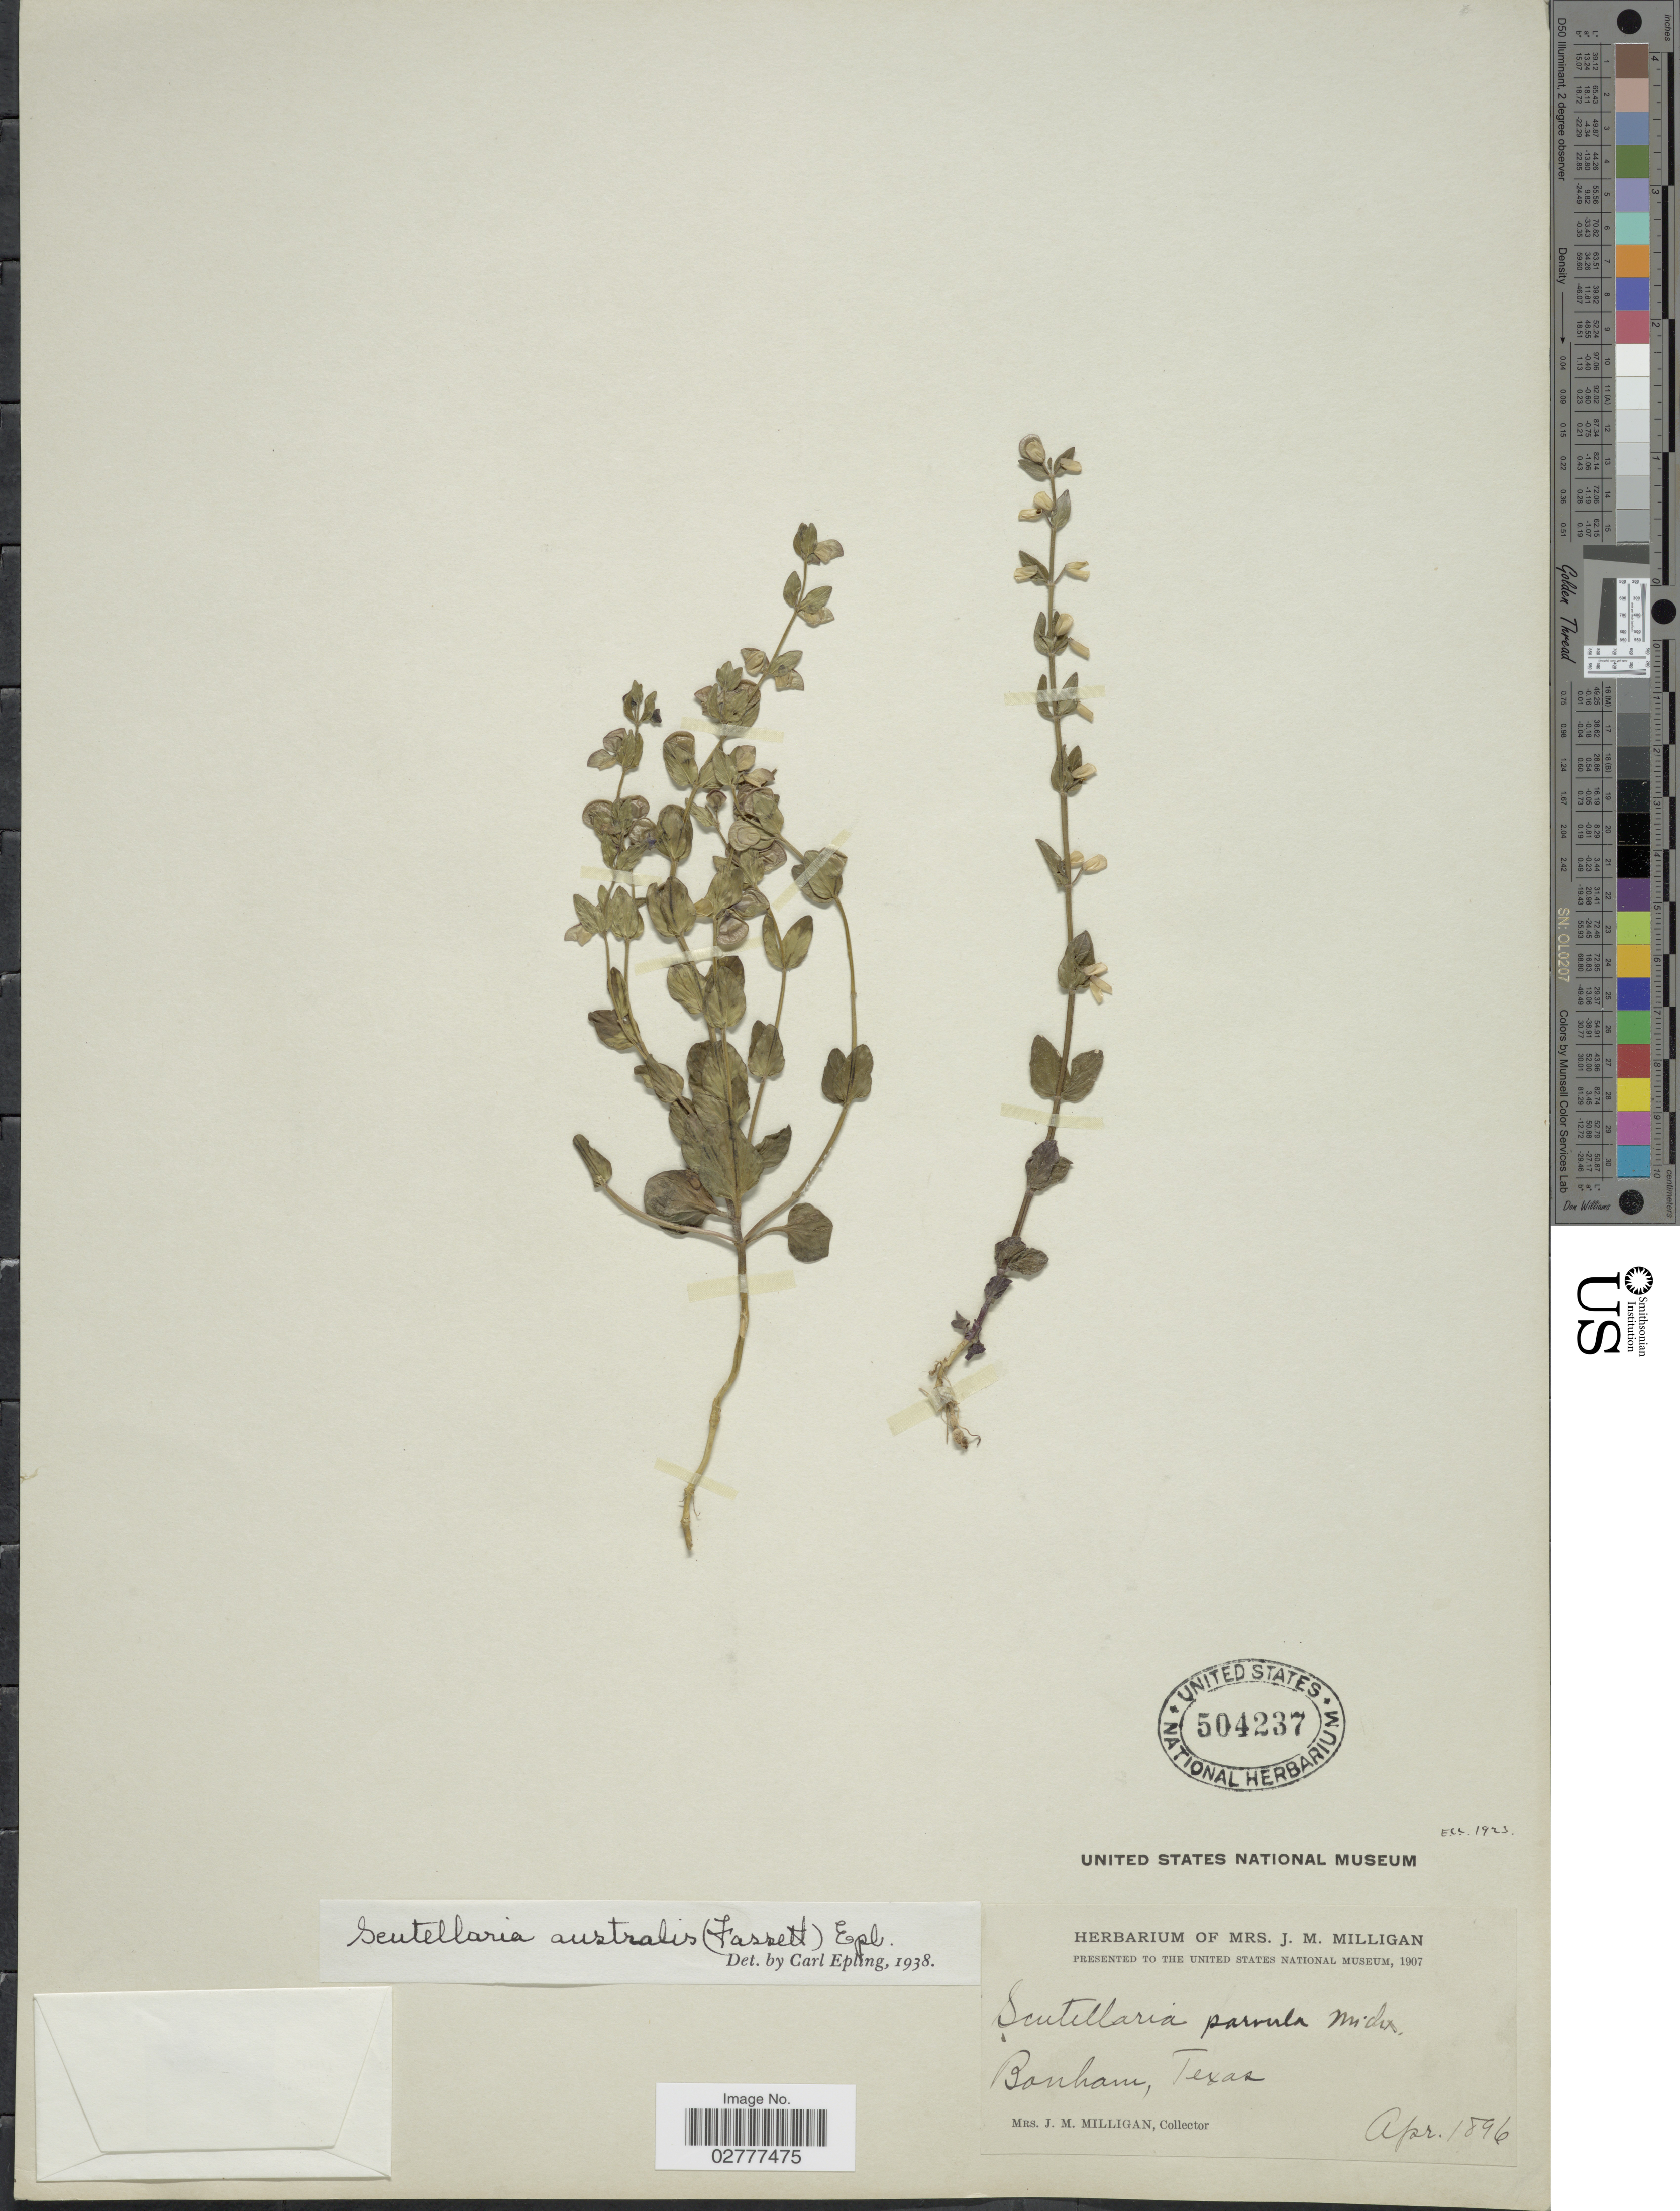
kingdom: Plantae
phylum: Tracheophyta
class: Magnoliopsida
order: Lamiales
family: Lamiaceae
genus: Scutellaria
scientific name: Scutellaria australis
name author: (Fassett) Epling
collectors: J. Milligan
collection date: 1896-04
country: United States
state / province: Texas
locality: Bonham.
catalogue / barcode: US 504237